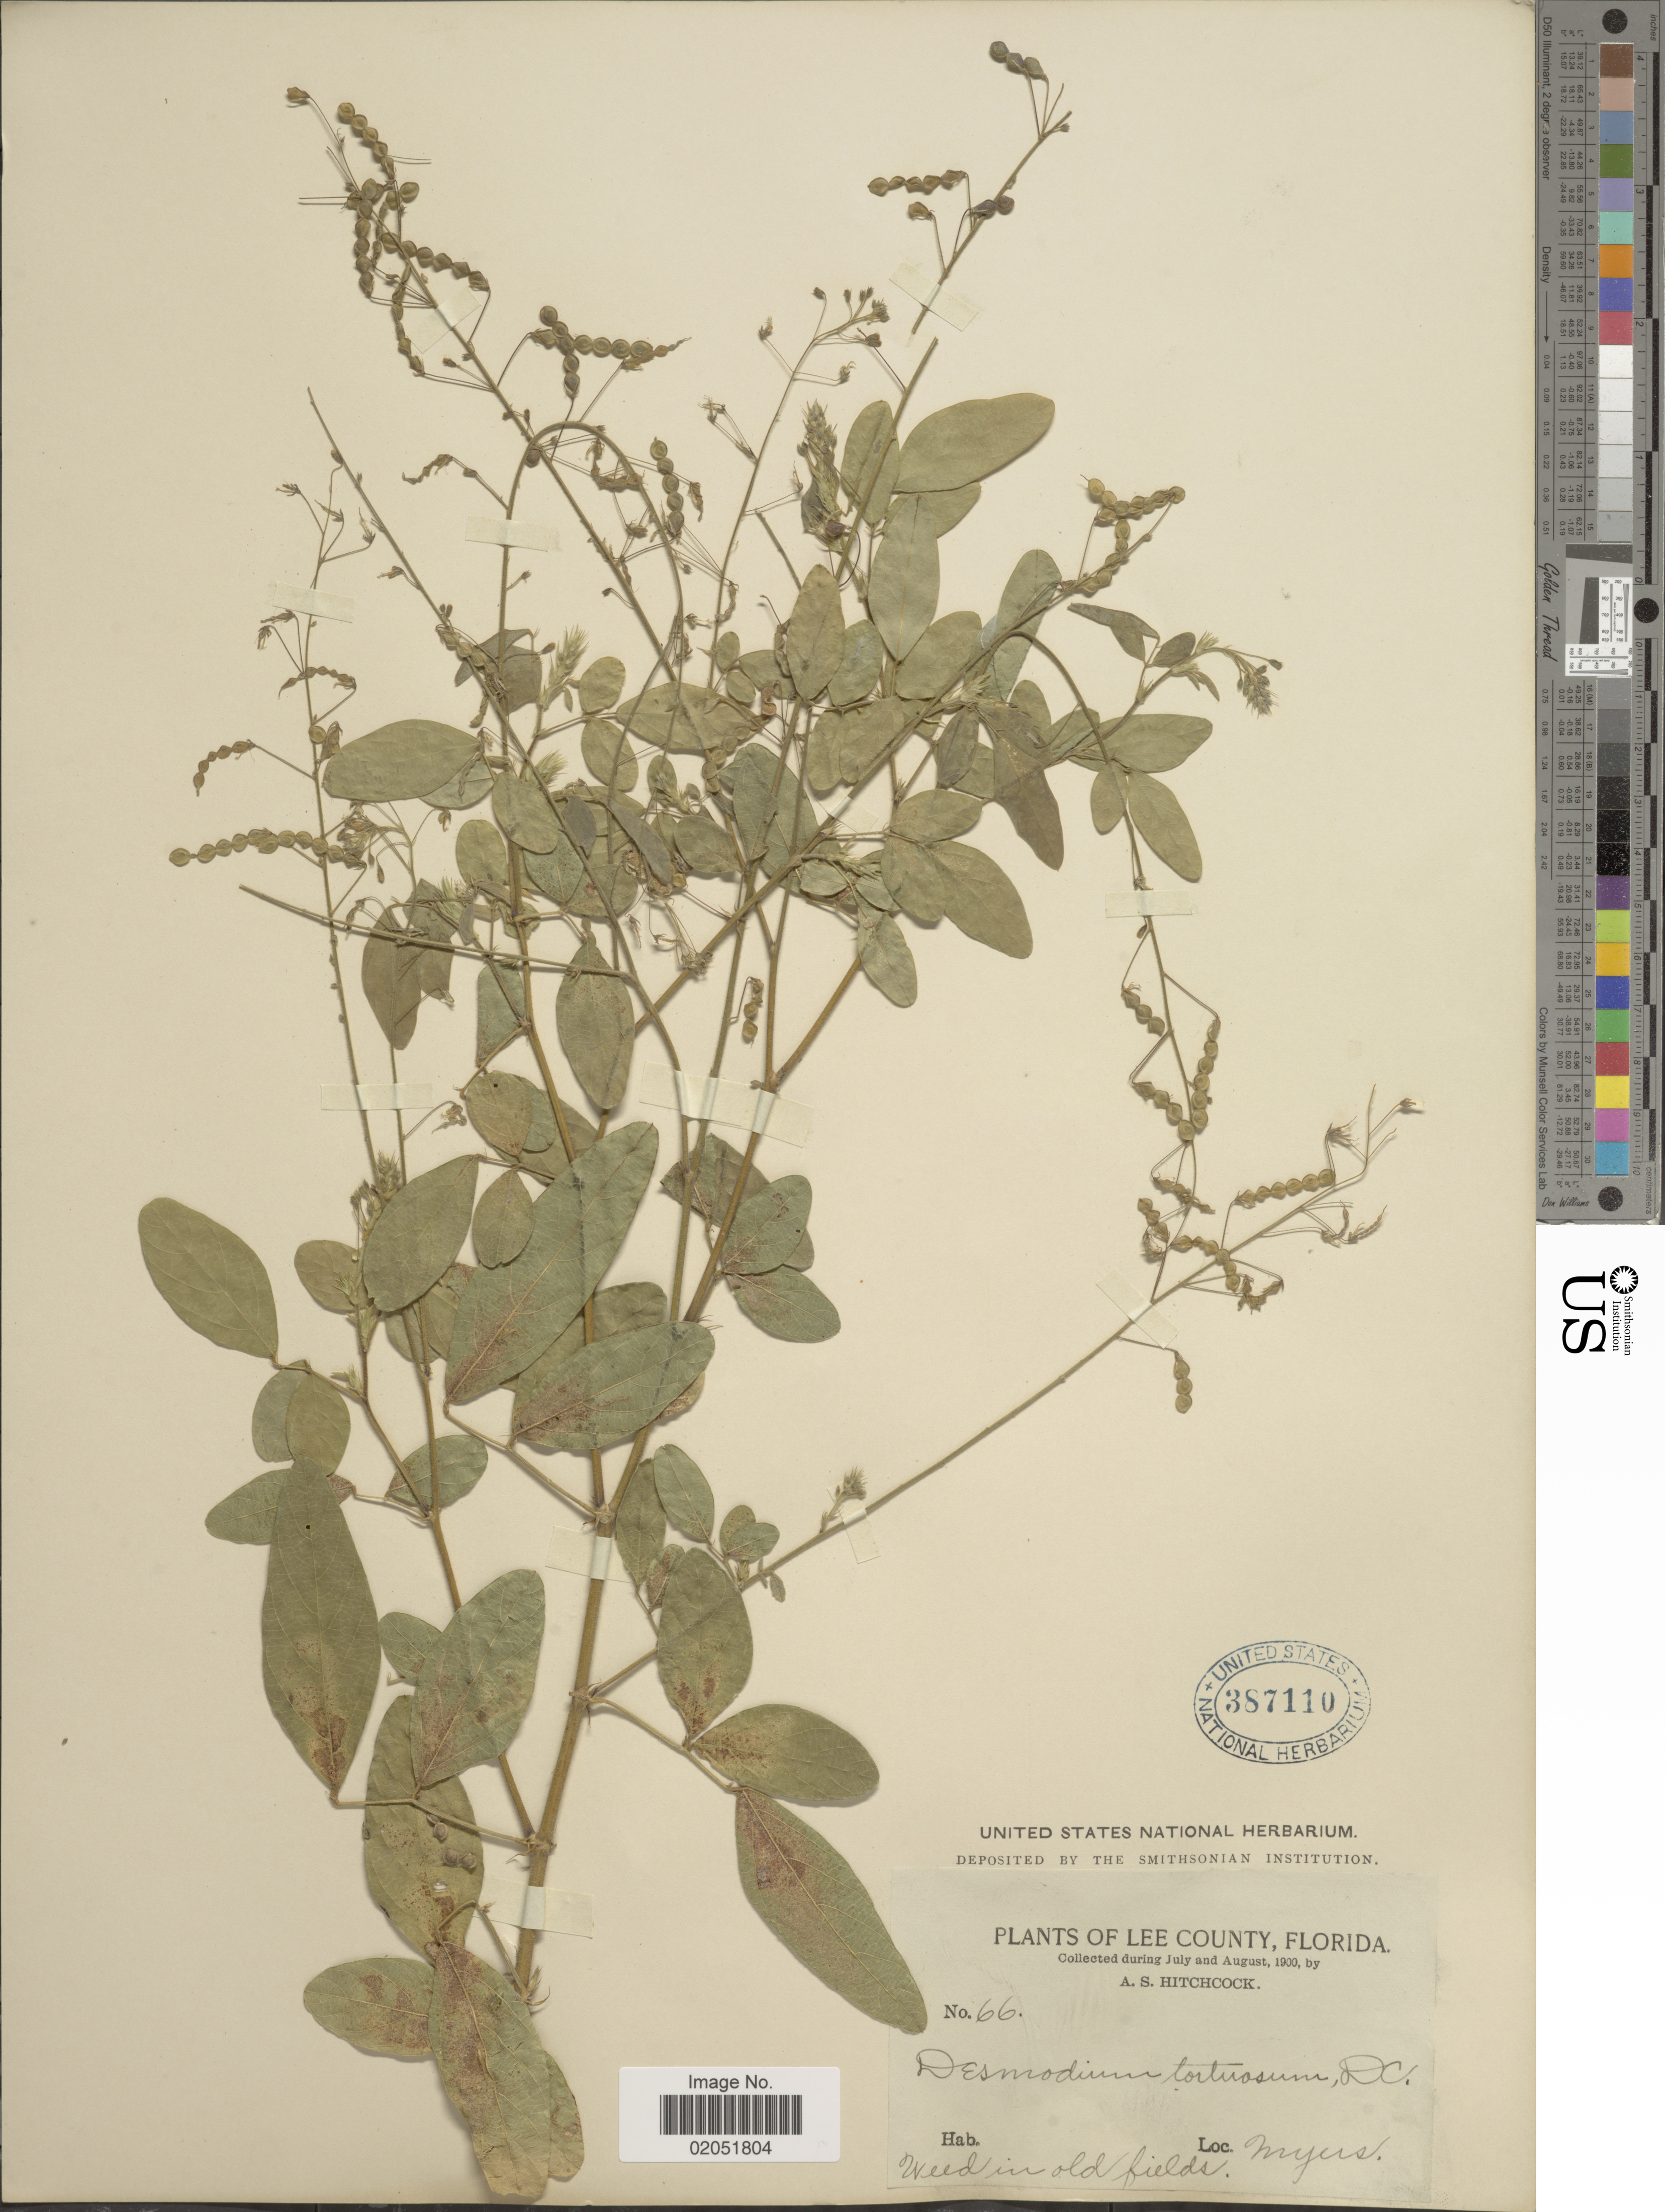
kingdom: Plantae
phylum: Tracheophyta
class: Magnoliopsida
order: Fabales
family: Fabaceae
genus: Desmodium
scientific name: Desmodium tortuosum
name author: (Sw.) DC.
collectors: A. S. Hitchcock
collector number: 66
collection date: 1900-07/1900-08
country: United States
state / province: Florida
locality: Lee County, Myers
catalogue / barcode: US 387110